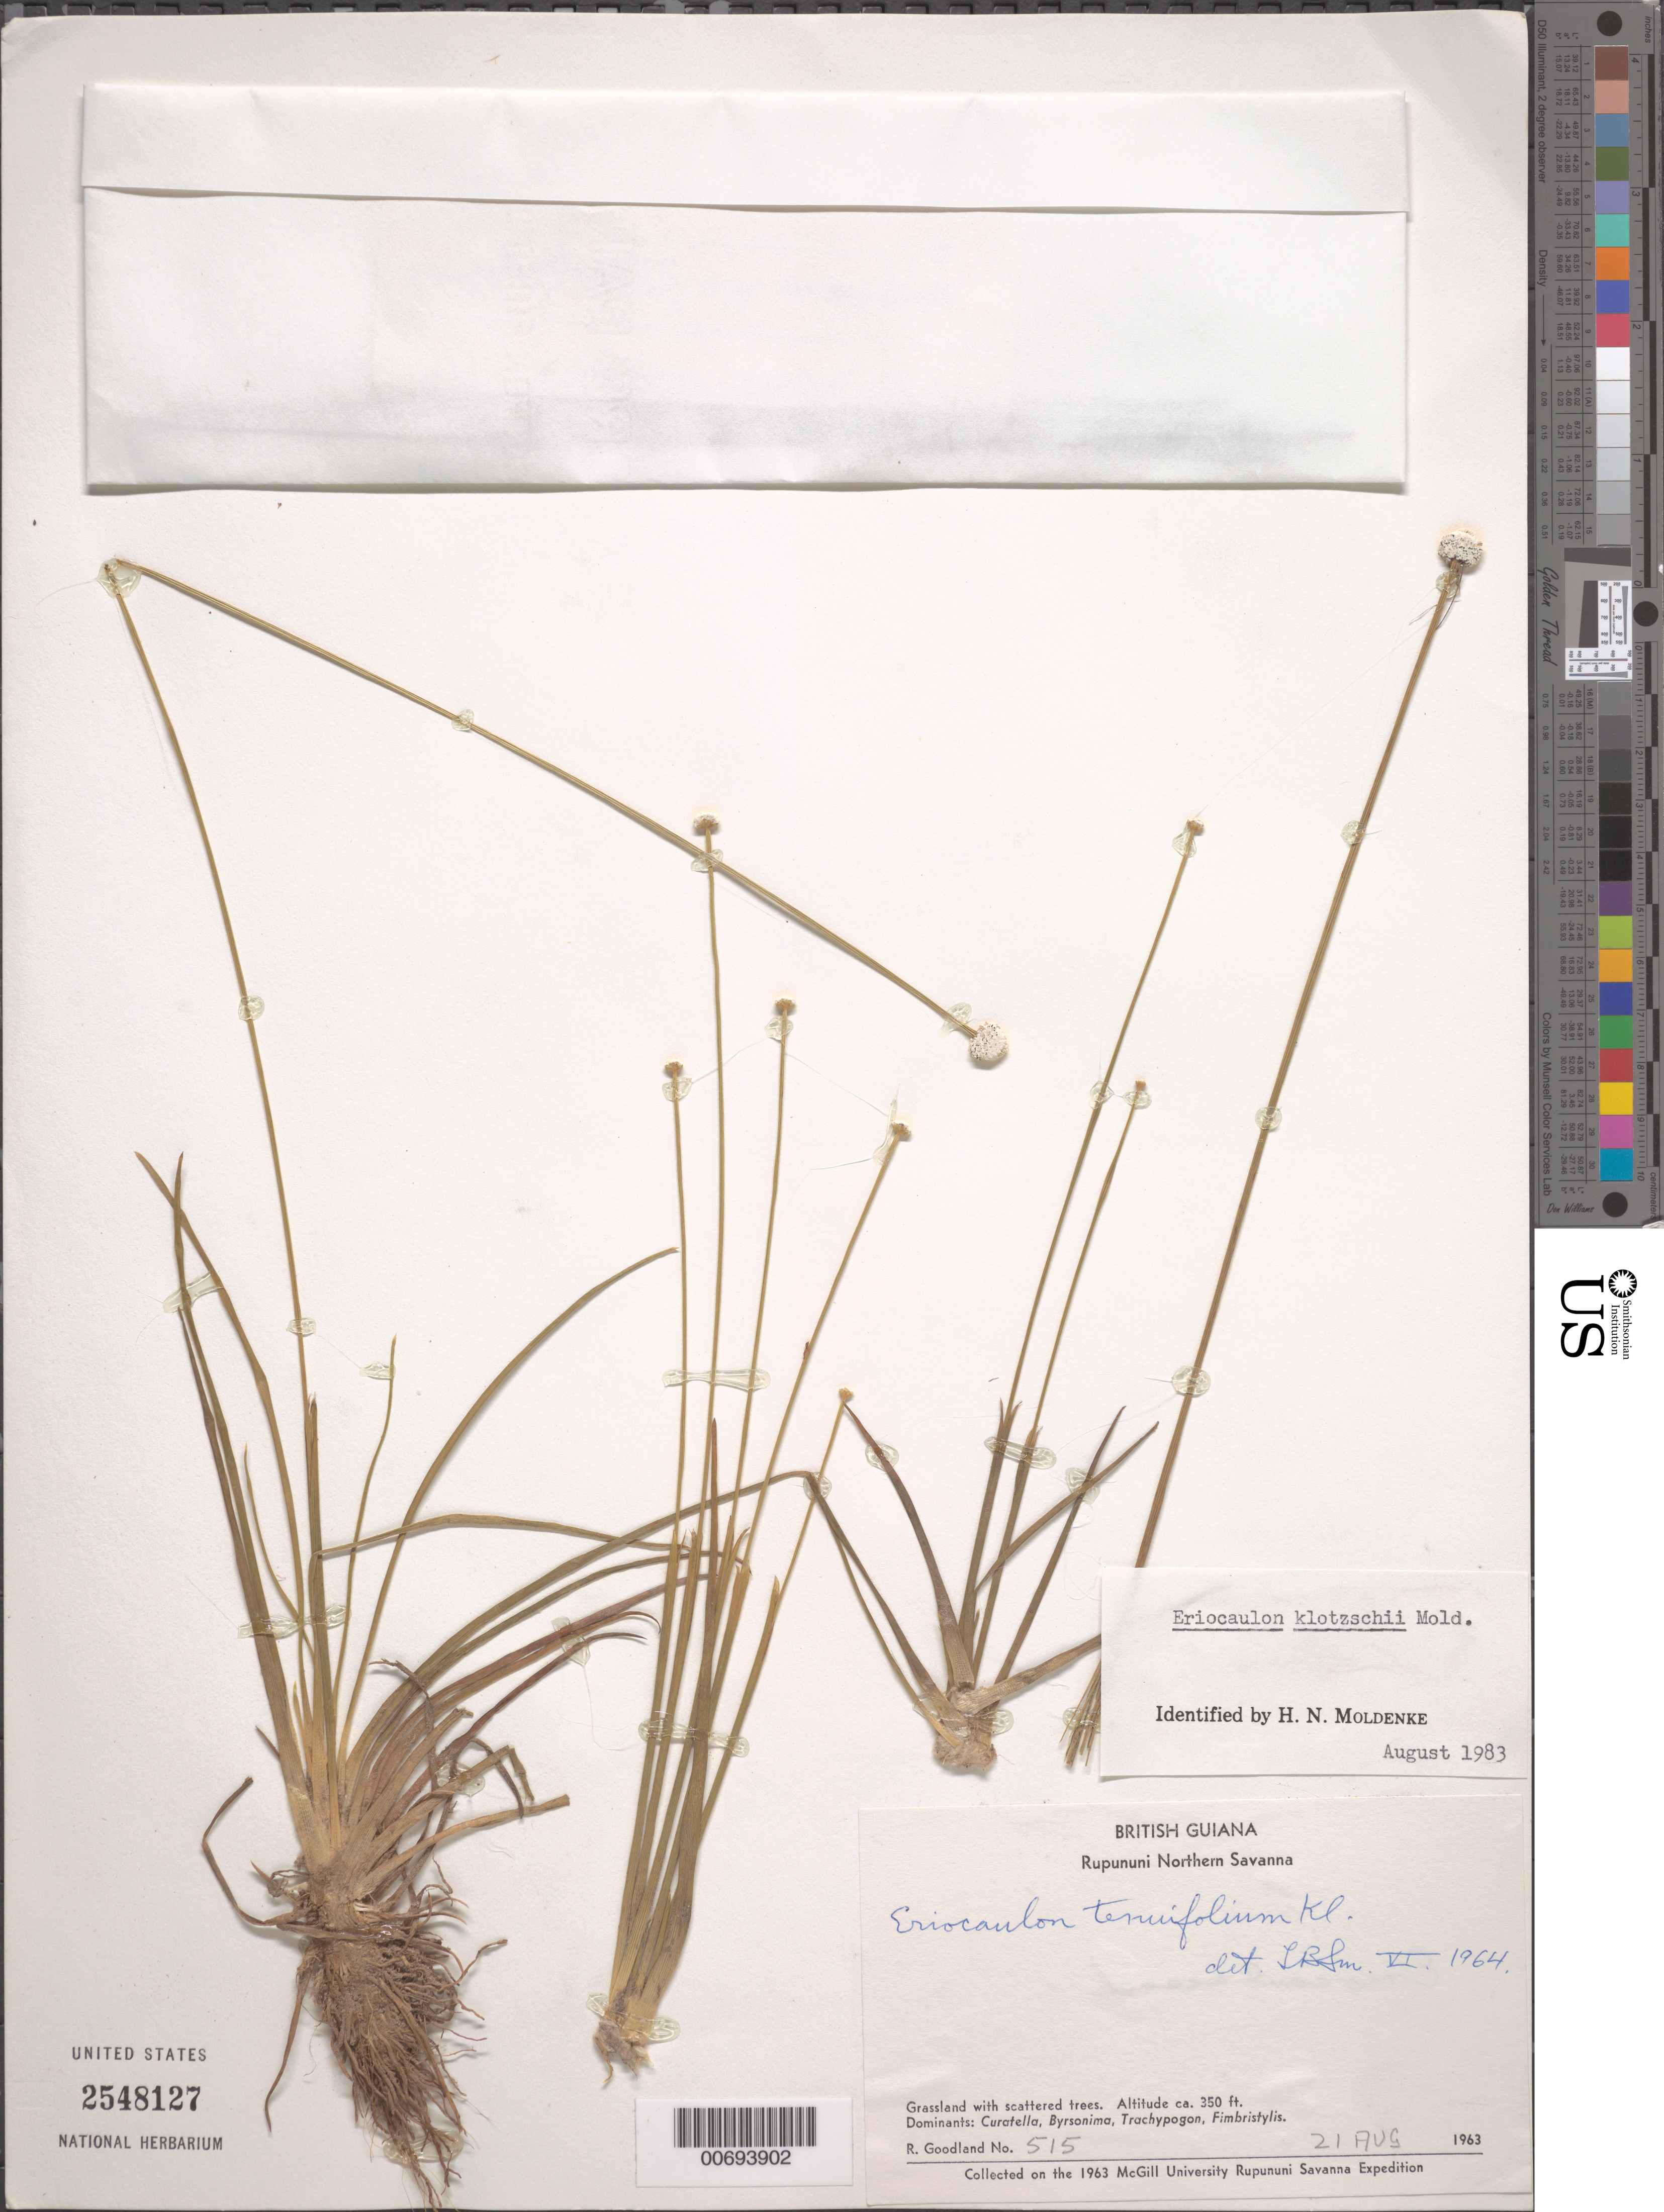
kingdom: Plantae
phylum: Tracheophyta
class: Liliopsida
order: Poales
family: Eriocaulaceae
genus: Eriocaulon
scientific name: Eriocaulon tenuifolium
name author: Klotzsch ex Körn.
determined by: Moldenke, H. N.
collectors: R. Goodland & P. Maycock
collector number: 515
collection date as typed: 21-Aug-63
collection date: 1963-08-21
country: Guyana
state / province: U. Takutu-U. Essequibo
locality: Rupununi Northern Savanna, Makushi area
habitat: Grassland with scattered trees. Dominants: Curatella, Byrsonima, Trachypogon, Fimbristylis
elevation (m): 107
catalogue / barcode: US 2548127